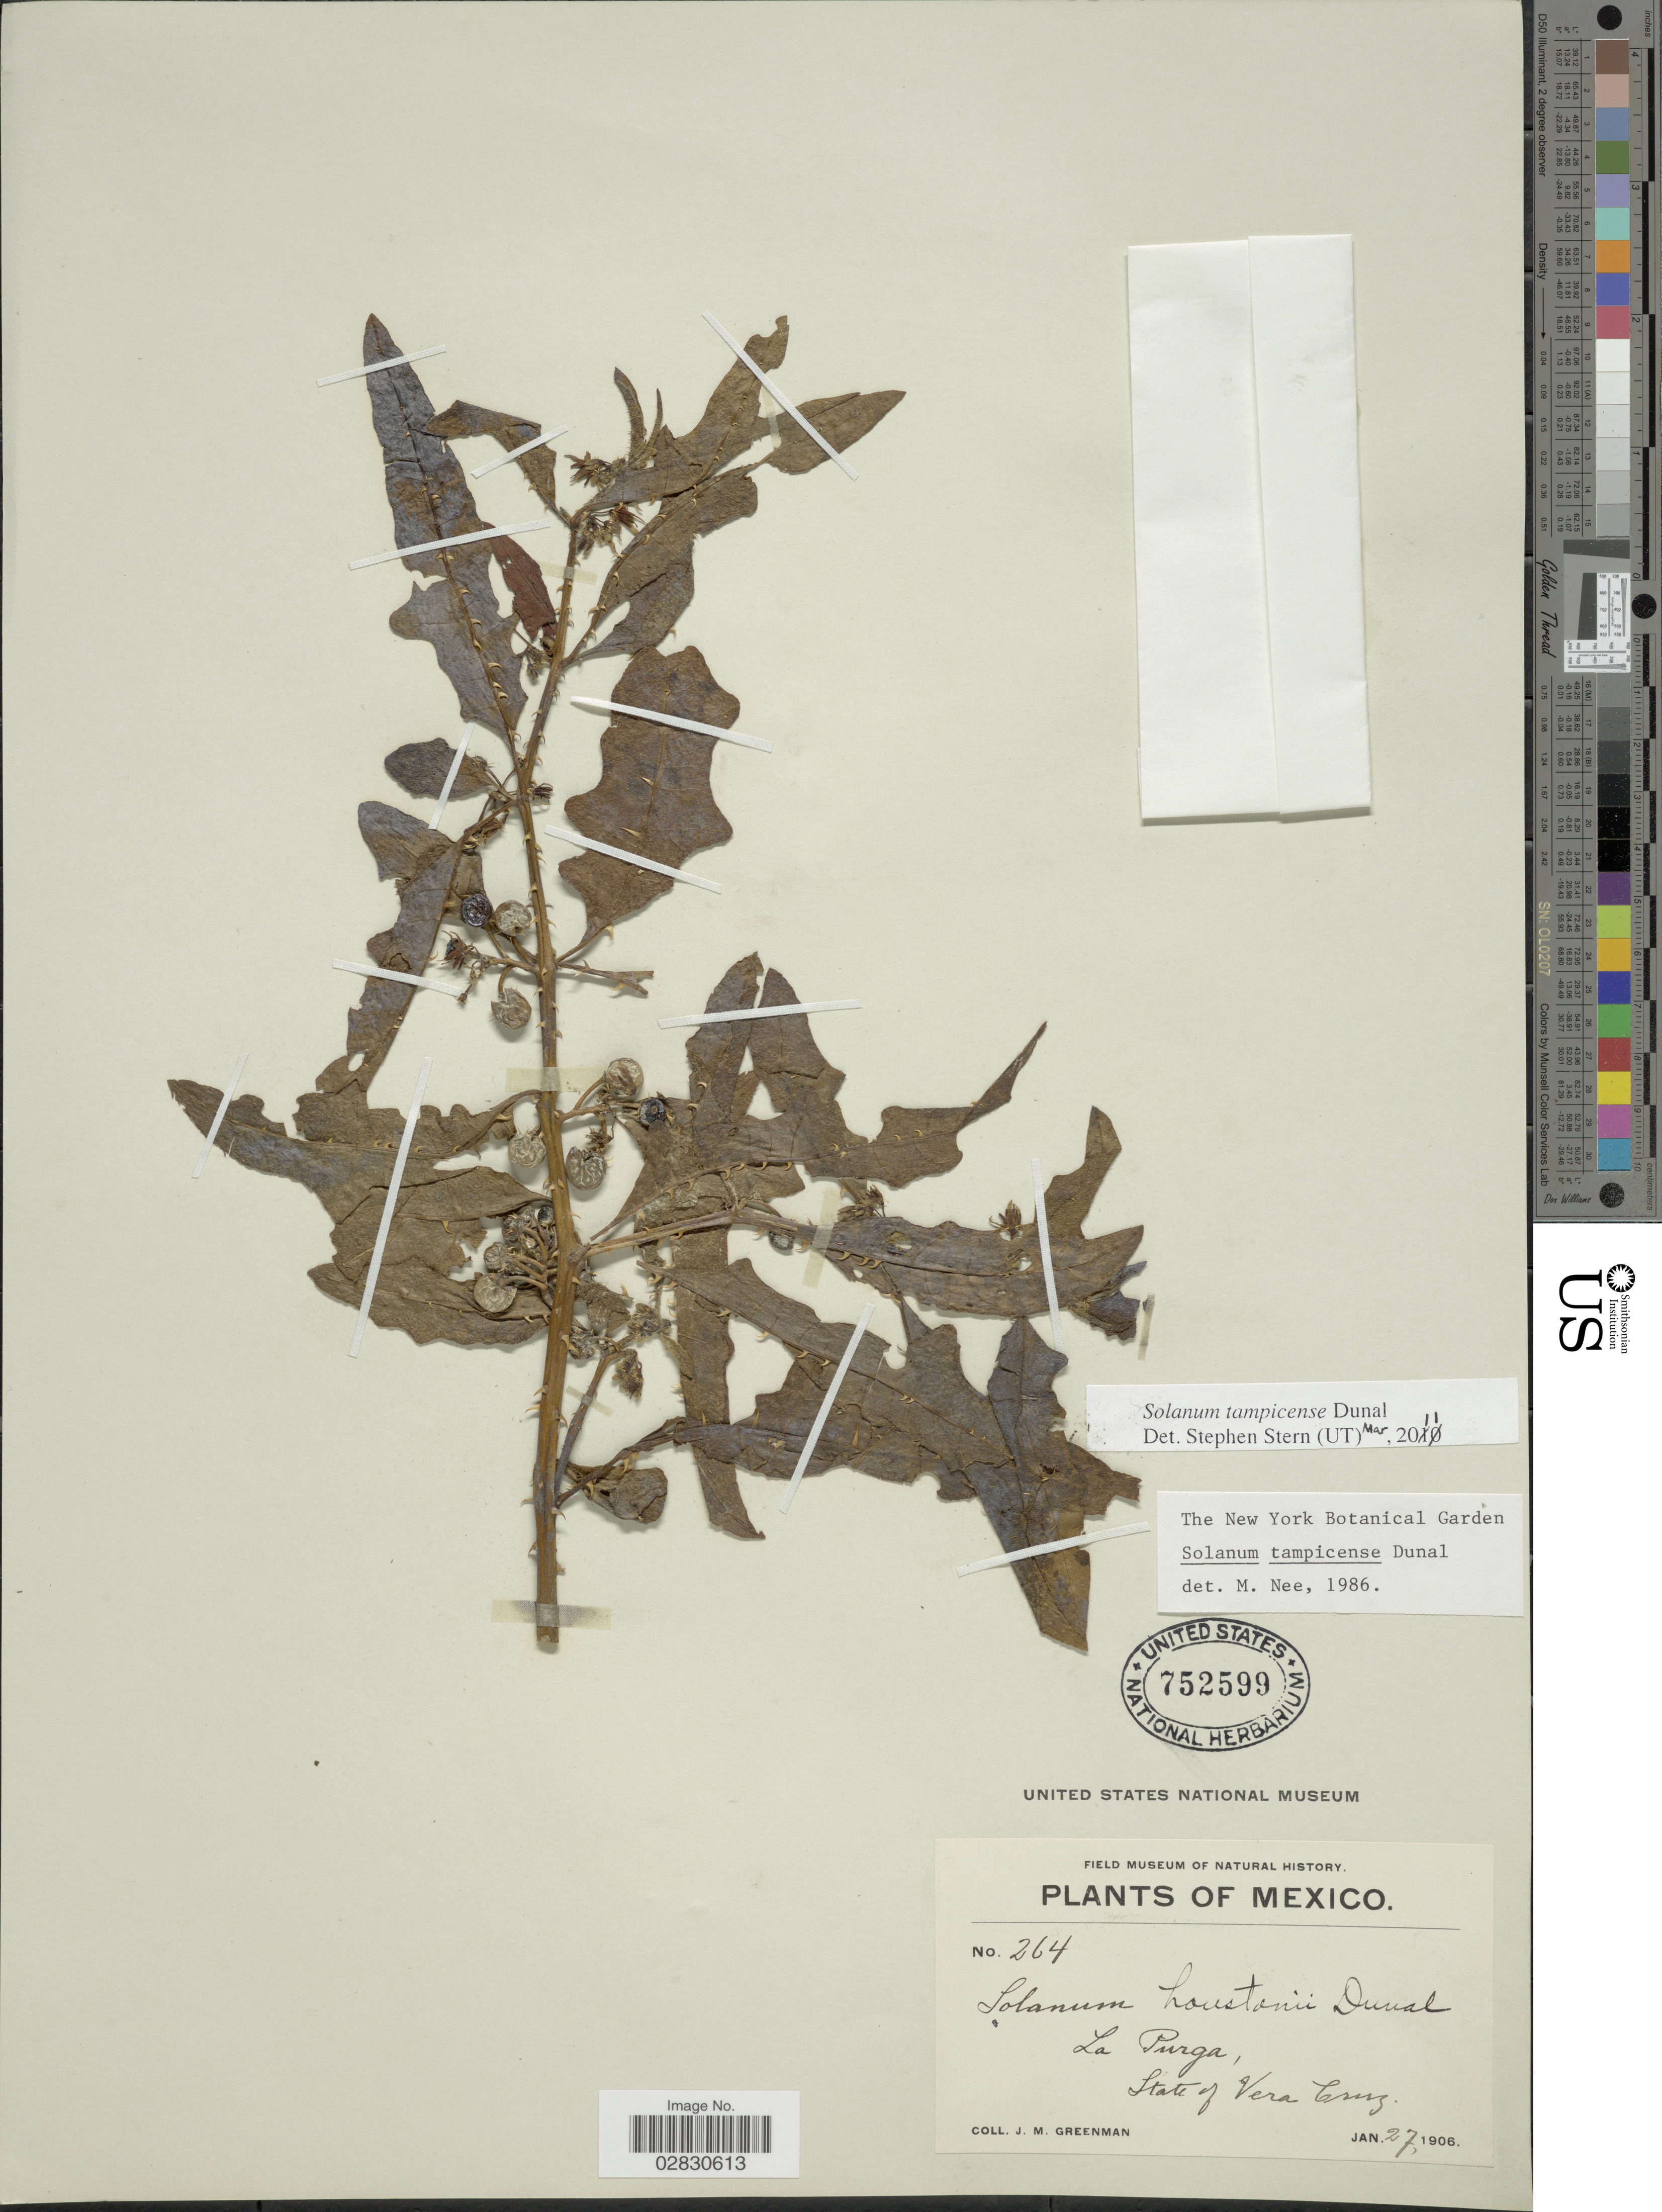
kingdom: Plantae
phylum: Tracheophyta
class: Magnoliopsida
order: Solanales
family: Solanaceae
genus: Solanum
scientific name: Solanum tampicense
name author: Dunal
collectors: J. M. Greenman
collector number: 264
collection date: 1906-01-27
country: Mexico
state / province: Veracruz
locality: La Purga, Vera Cruz.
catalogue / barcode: US 752599